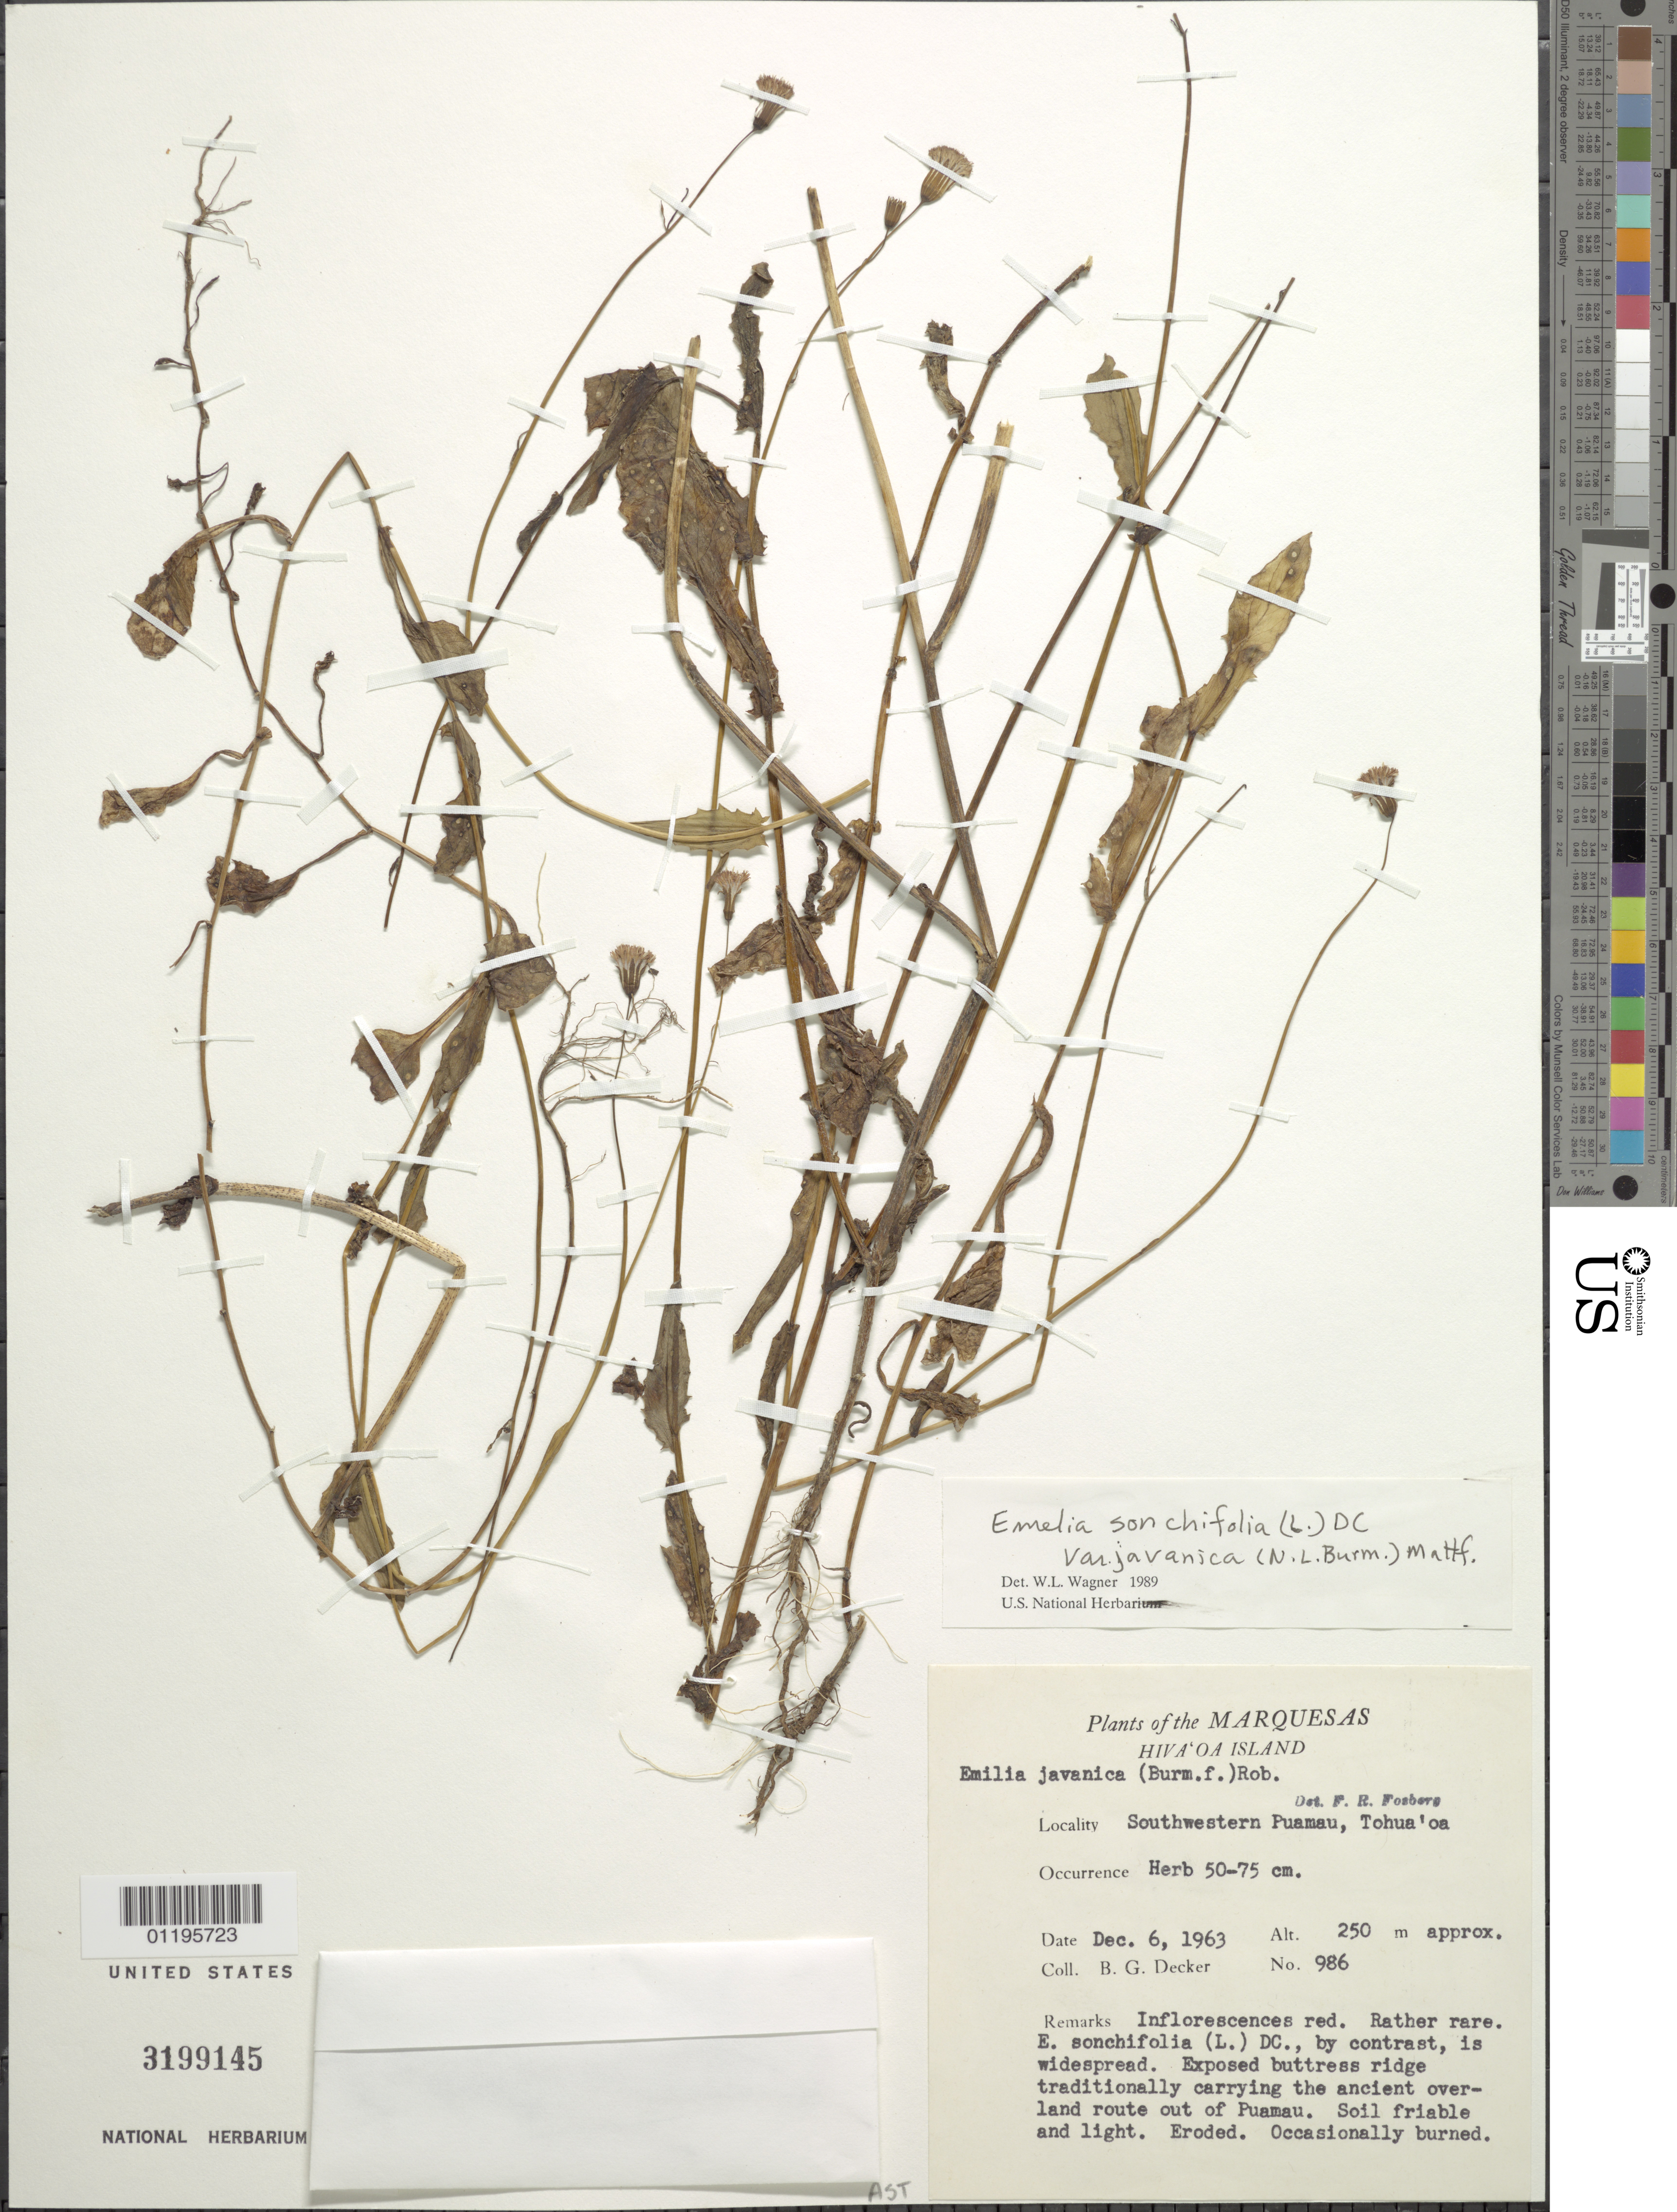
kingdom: Plantae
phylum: Tracheophyta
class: Magnoliopsida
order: Asterales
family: Asteraceae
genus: Emilia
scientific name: Emilia sonchifolia var. javanica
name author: (Burm. f.) Mattf.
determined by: Wagner, W. L., (BOT), Smithsonian Institution - National Museum of Natural History (UNITED STATES)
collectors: B. G. Decker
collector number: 986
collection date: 1963-12-06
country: French Polynesia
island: Hiva Oa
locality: SW Puamau, Tohua'oa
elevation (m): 250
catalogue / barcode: US 3199145